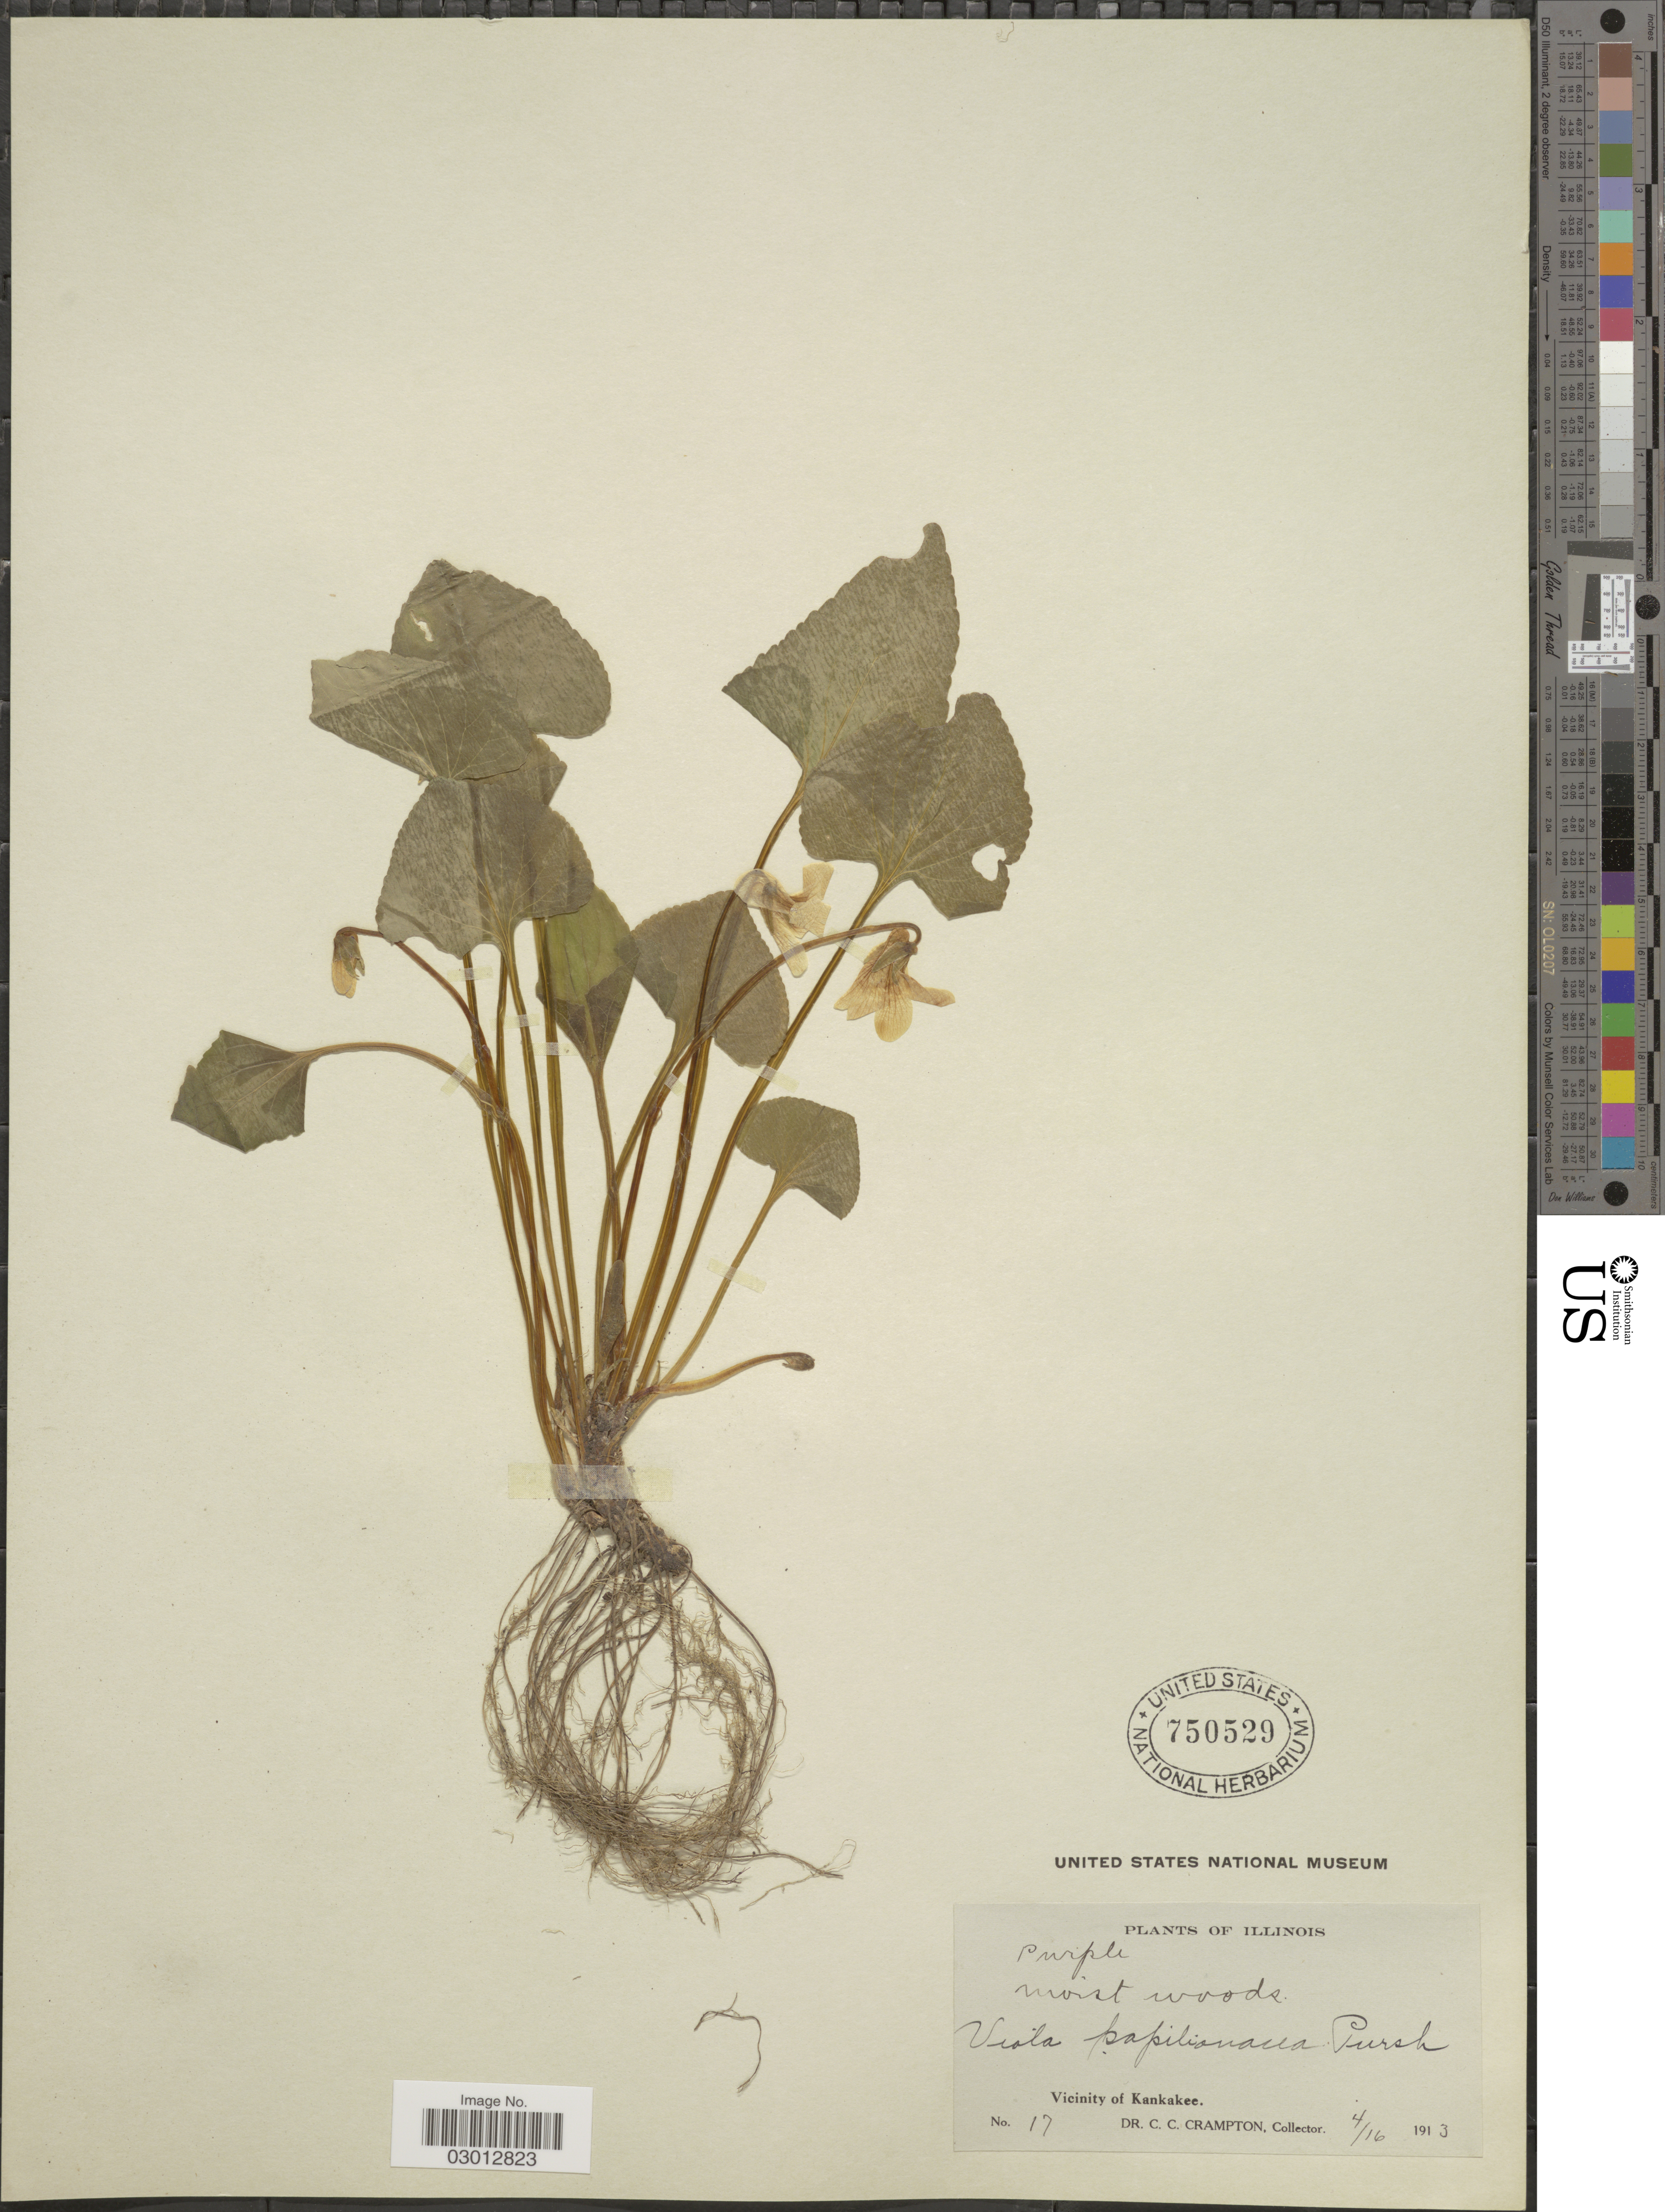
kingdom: Plantae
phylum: Tracheophyta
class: Magnoliopsida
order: Malpighiales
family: Violaceae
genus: Viola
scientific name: Viola papilionacea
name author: Pursh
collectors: C. Crampton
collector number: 17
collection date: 1913-04-16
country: United States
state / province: Illinois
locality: Vicinity of Kankakee.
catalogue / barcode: US 750529